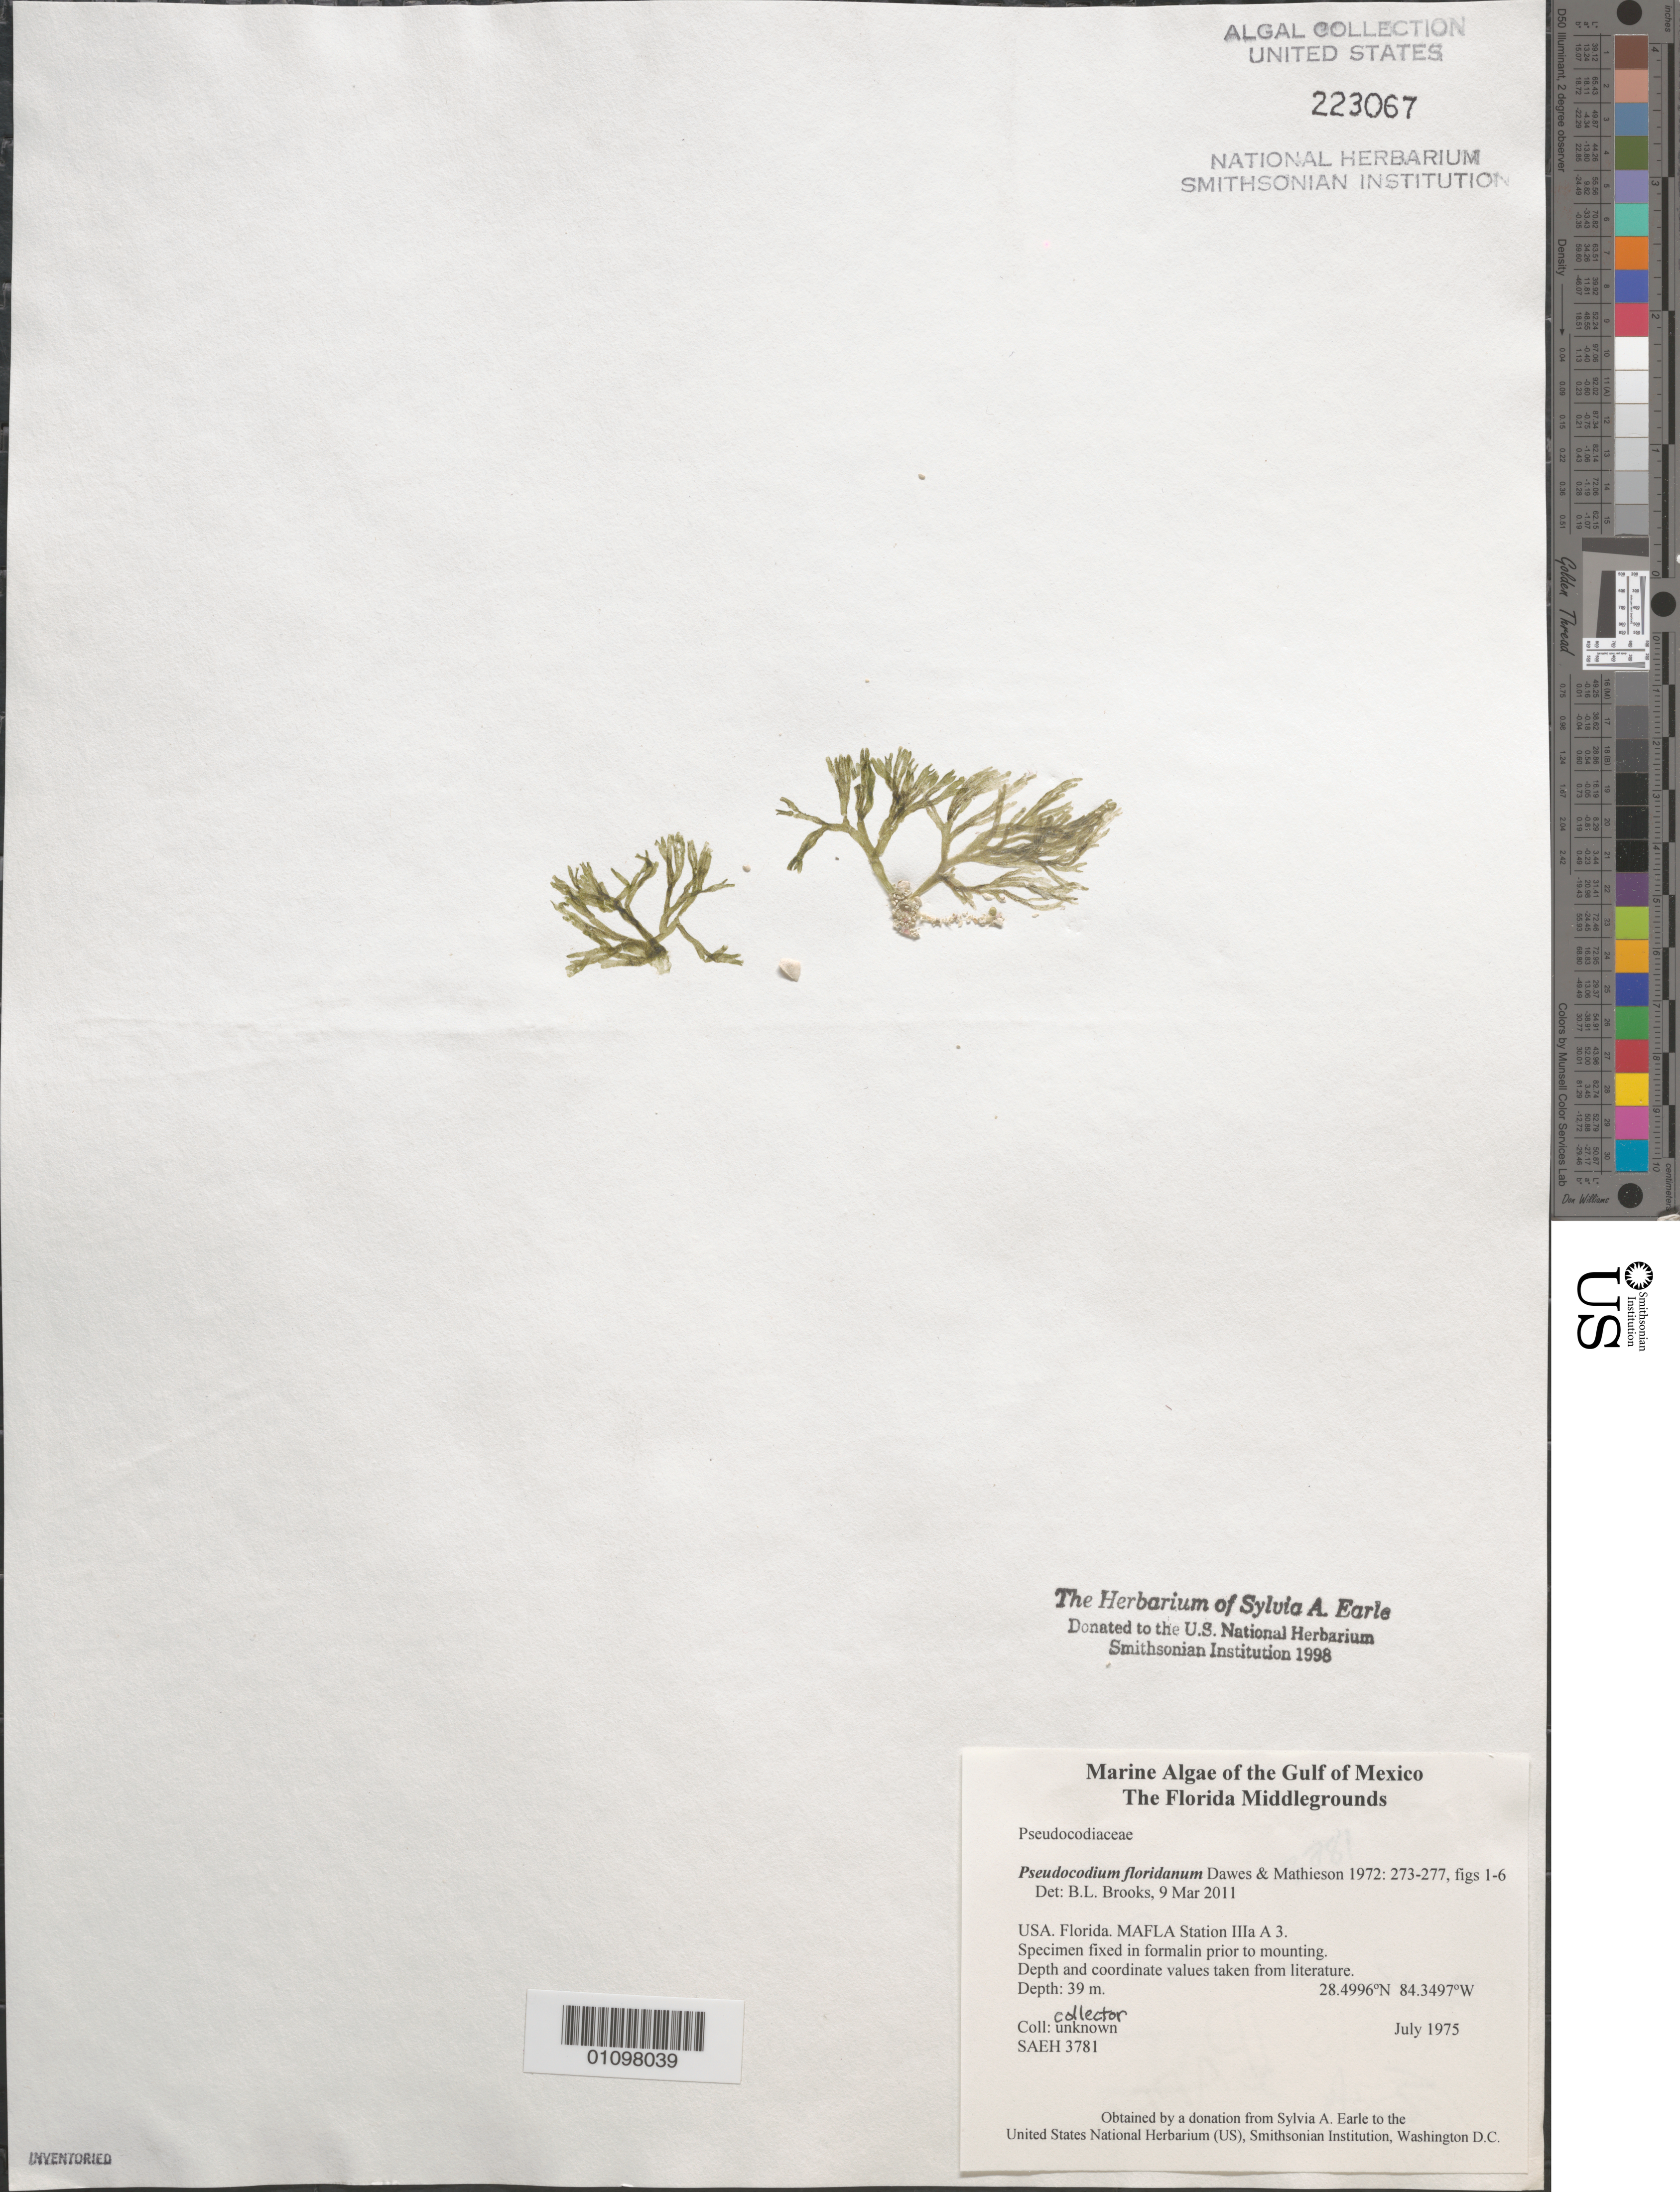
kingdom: Plantae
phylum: Chlorophyta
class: Ulvophyceae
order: Bryopsidales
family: Pseudocodiaceae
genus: Pseudocodium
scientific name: Pseudocodium floridanum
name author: Dawes & A.C. Mathieson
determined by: Brooks, B. L., (BOT), Smithsonian Institution - National Museum of Natural History (UNITED STATES)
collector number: SAEH 3781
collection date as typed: Jul 1975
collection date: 1975-07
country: United States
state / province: Florida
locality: Florida Middle Grounds, Gulf of Mexico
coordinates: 28.4996 N, 84.3497 W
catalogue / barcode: US 223067